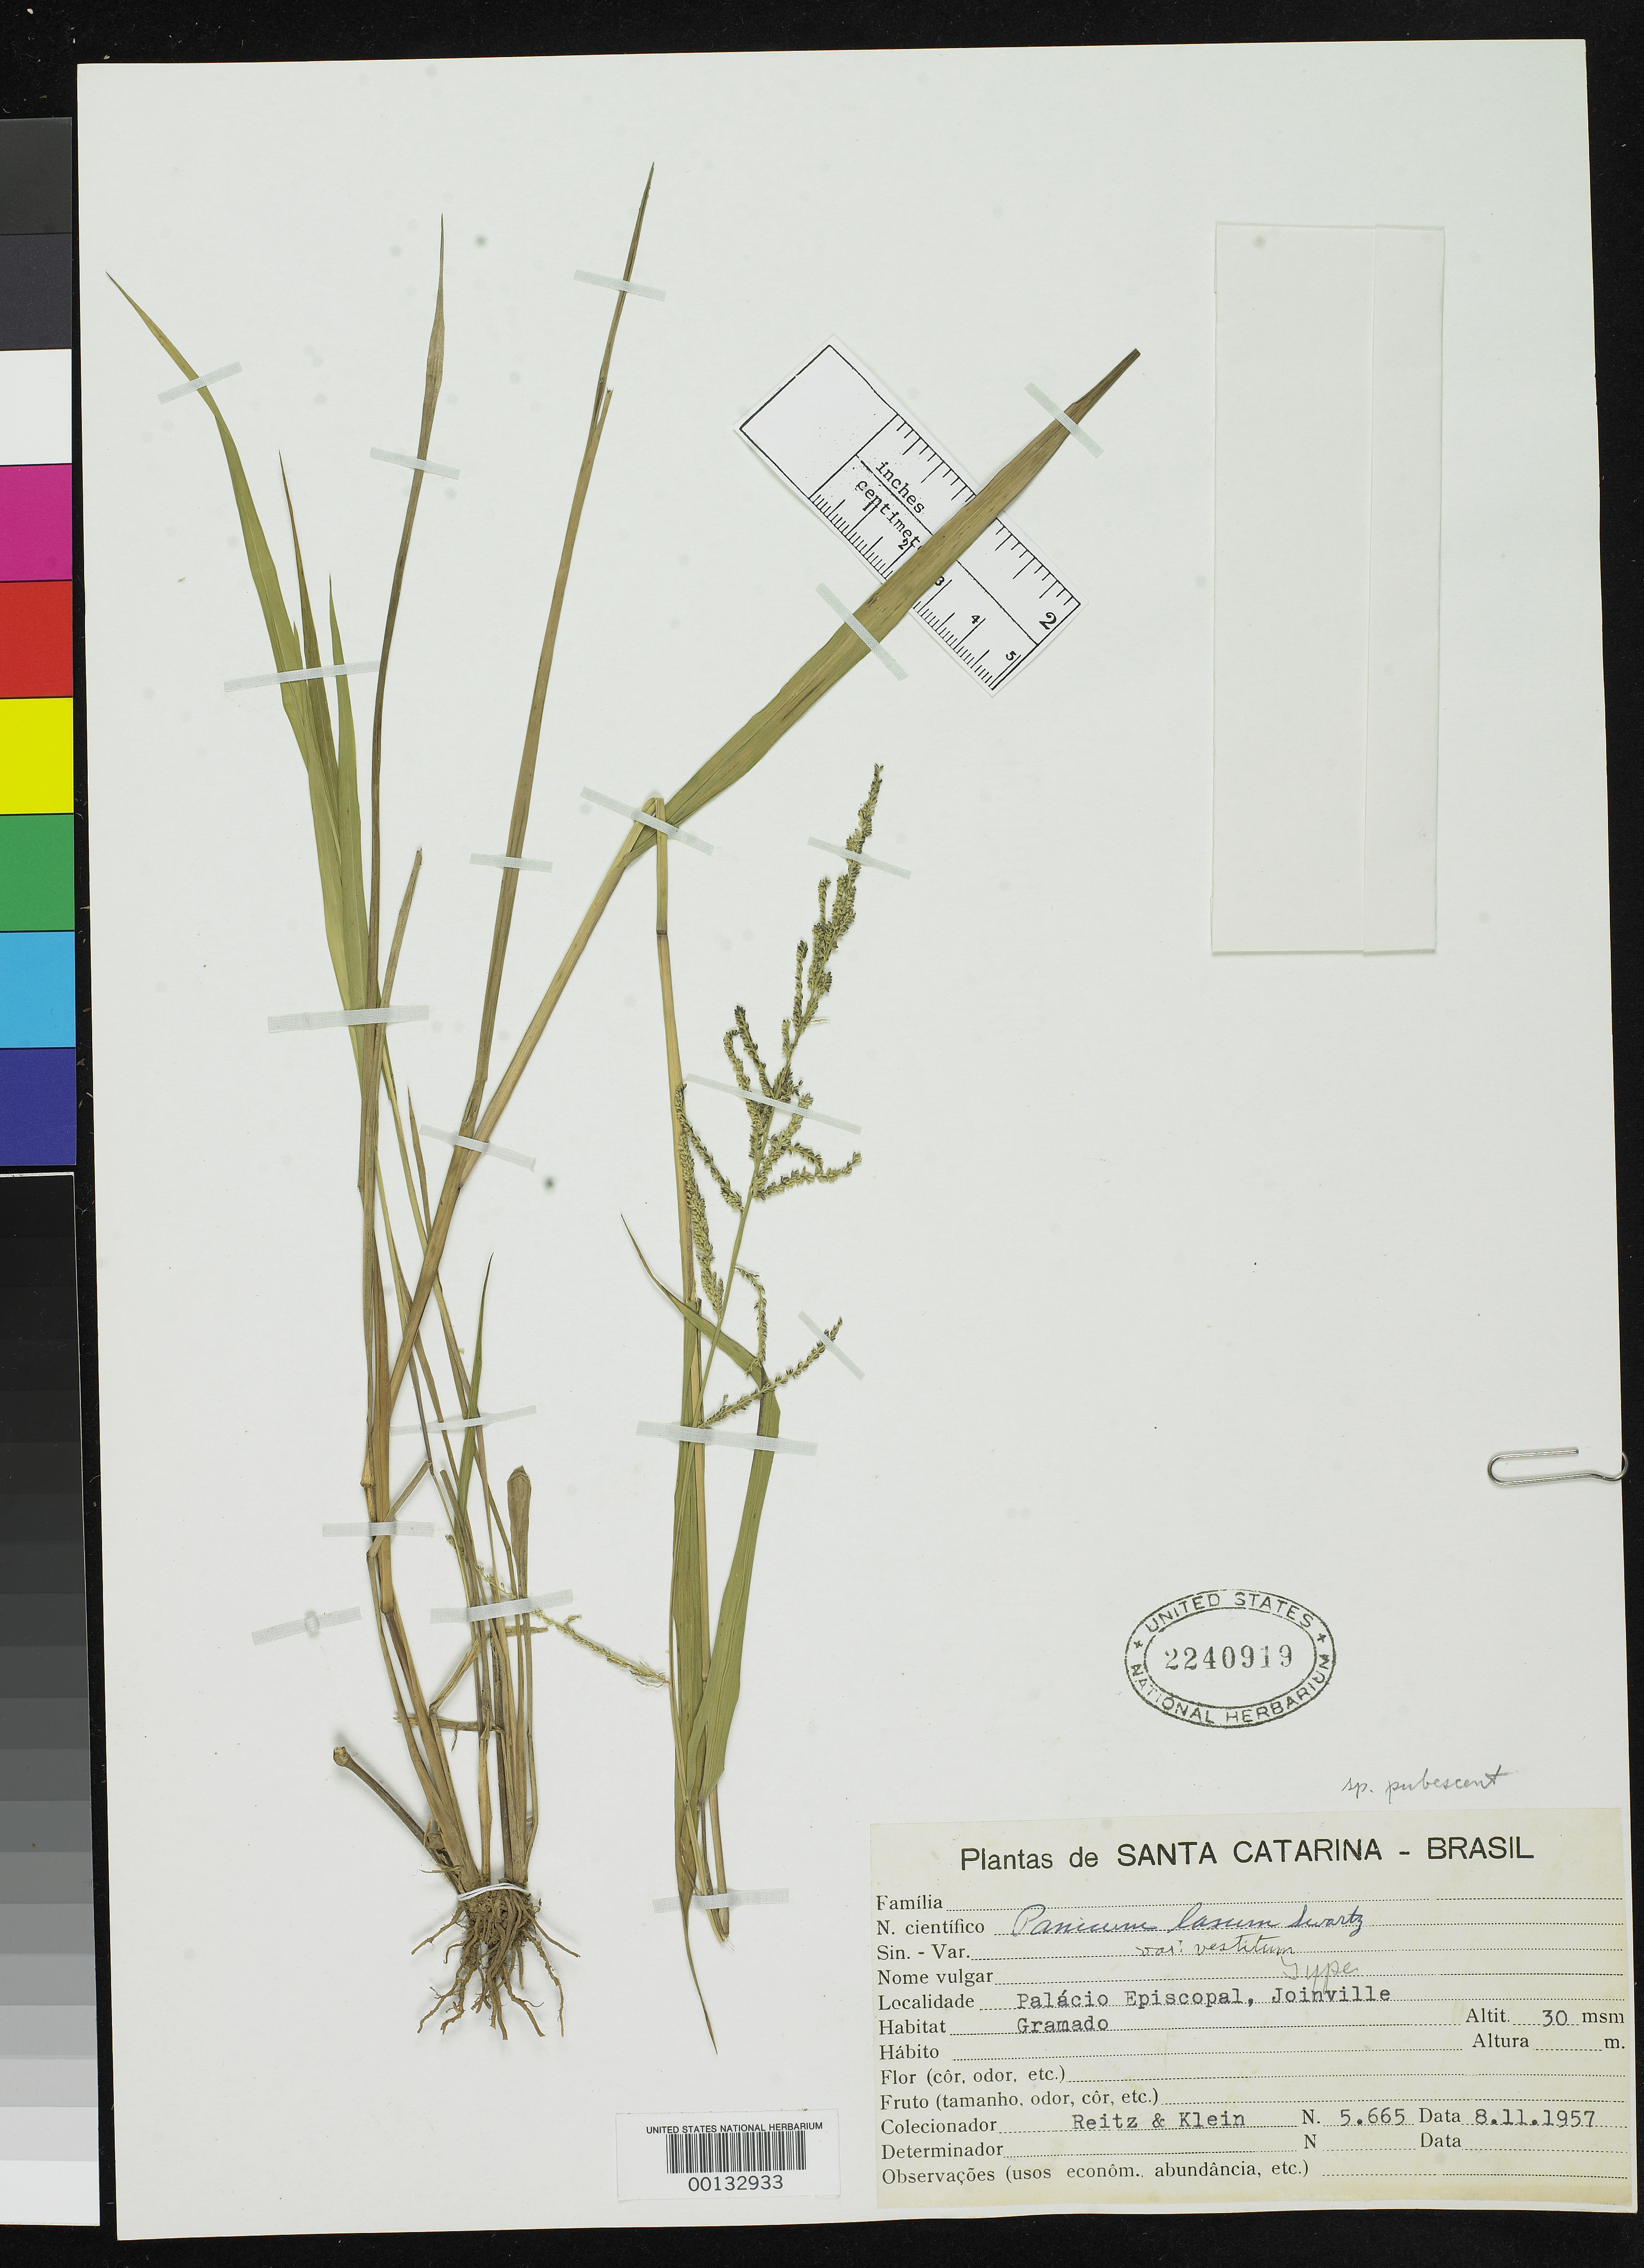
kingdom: Plantae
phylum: Tracheophyta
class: Liliopsida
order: Poales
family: Poaceae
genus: Panicum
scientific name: Panicum laxum var. vestitum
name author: L.B. Sm. & Wassh.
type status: Holotype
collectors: R. Reitz & R. M. Klein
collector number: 5665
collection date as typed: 08 Nov 1957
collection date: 1957-11-08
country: Brazil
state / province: Santa Catarina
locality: Palacio Episcopal, Joinville.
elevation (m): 30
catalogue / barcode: US 2240919